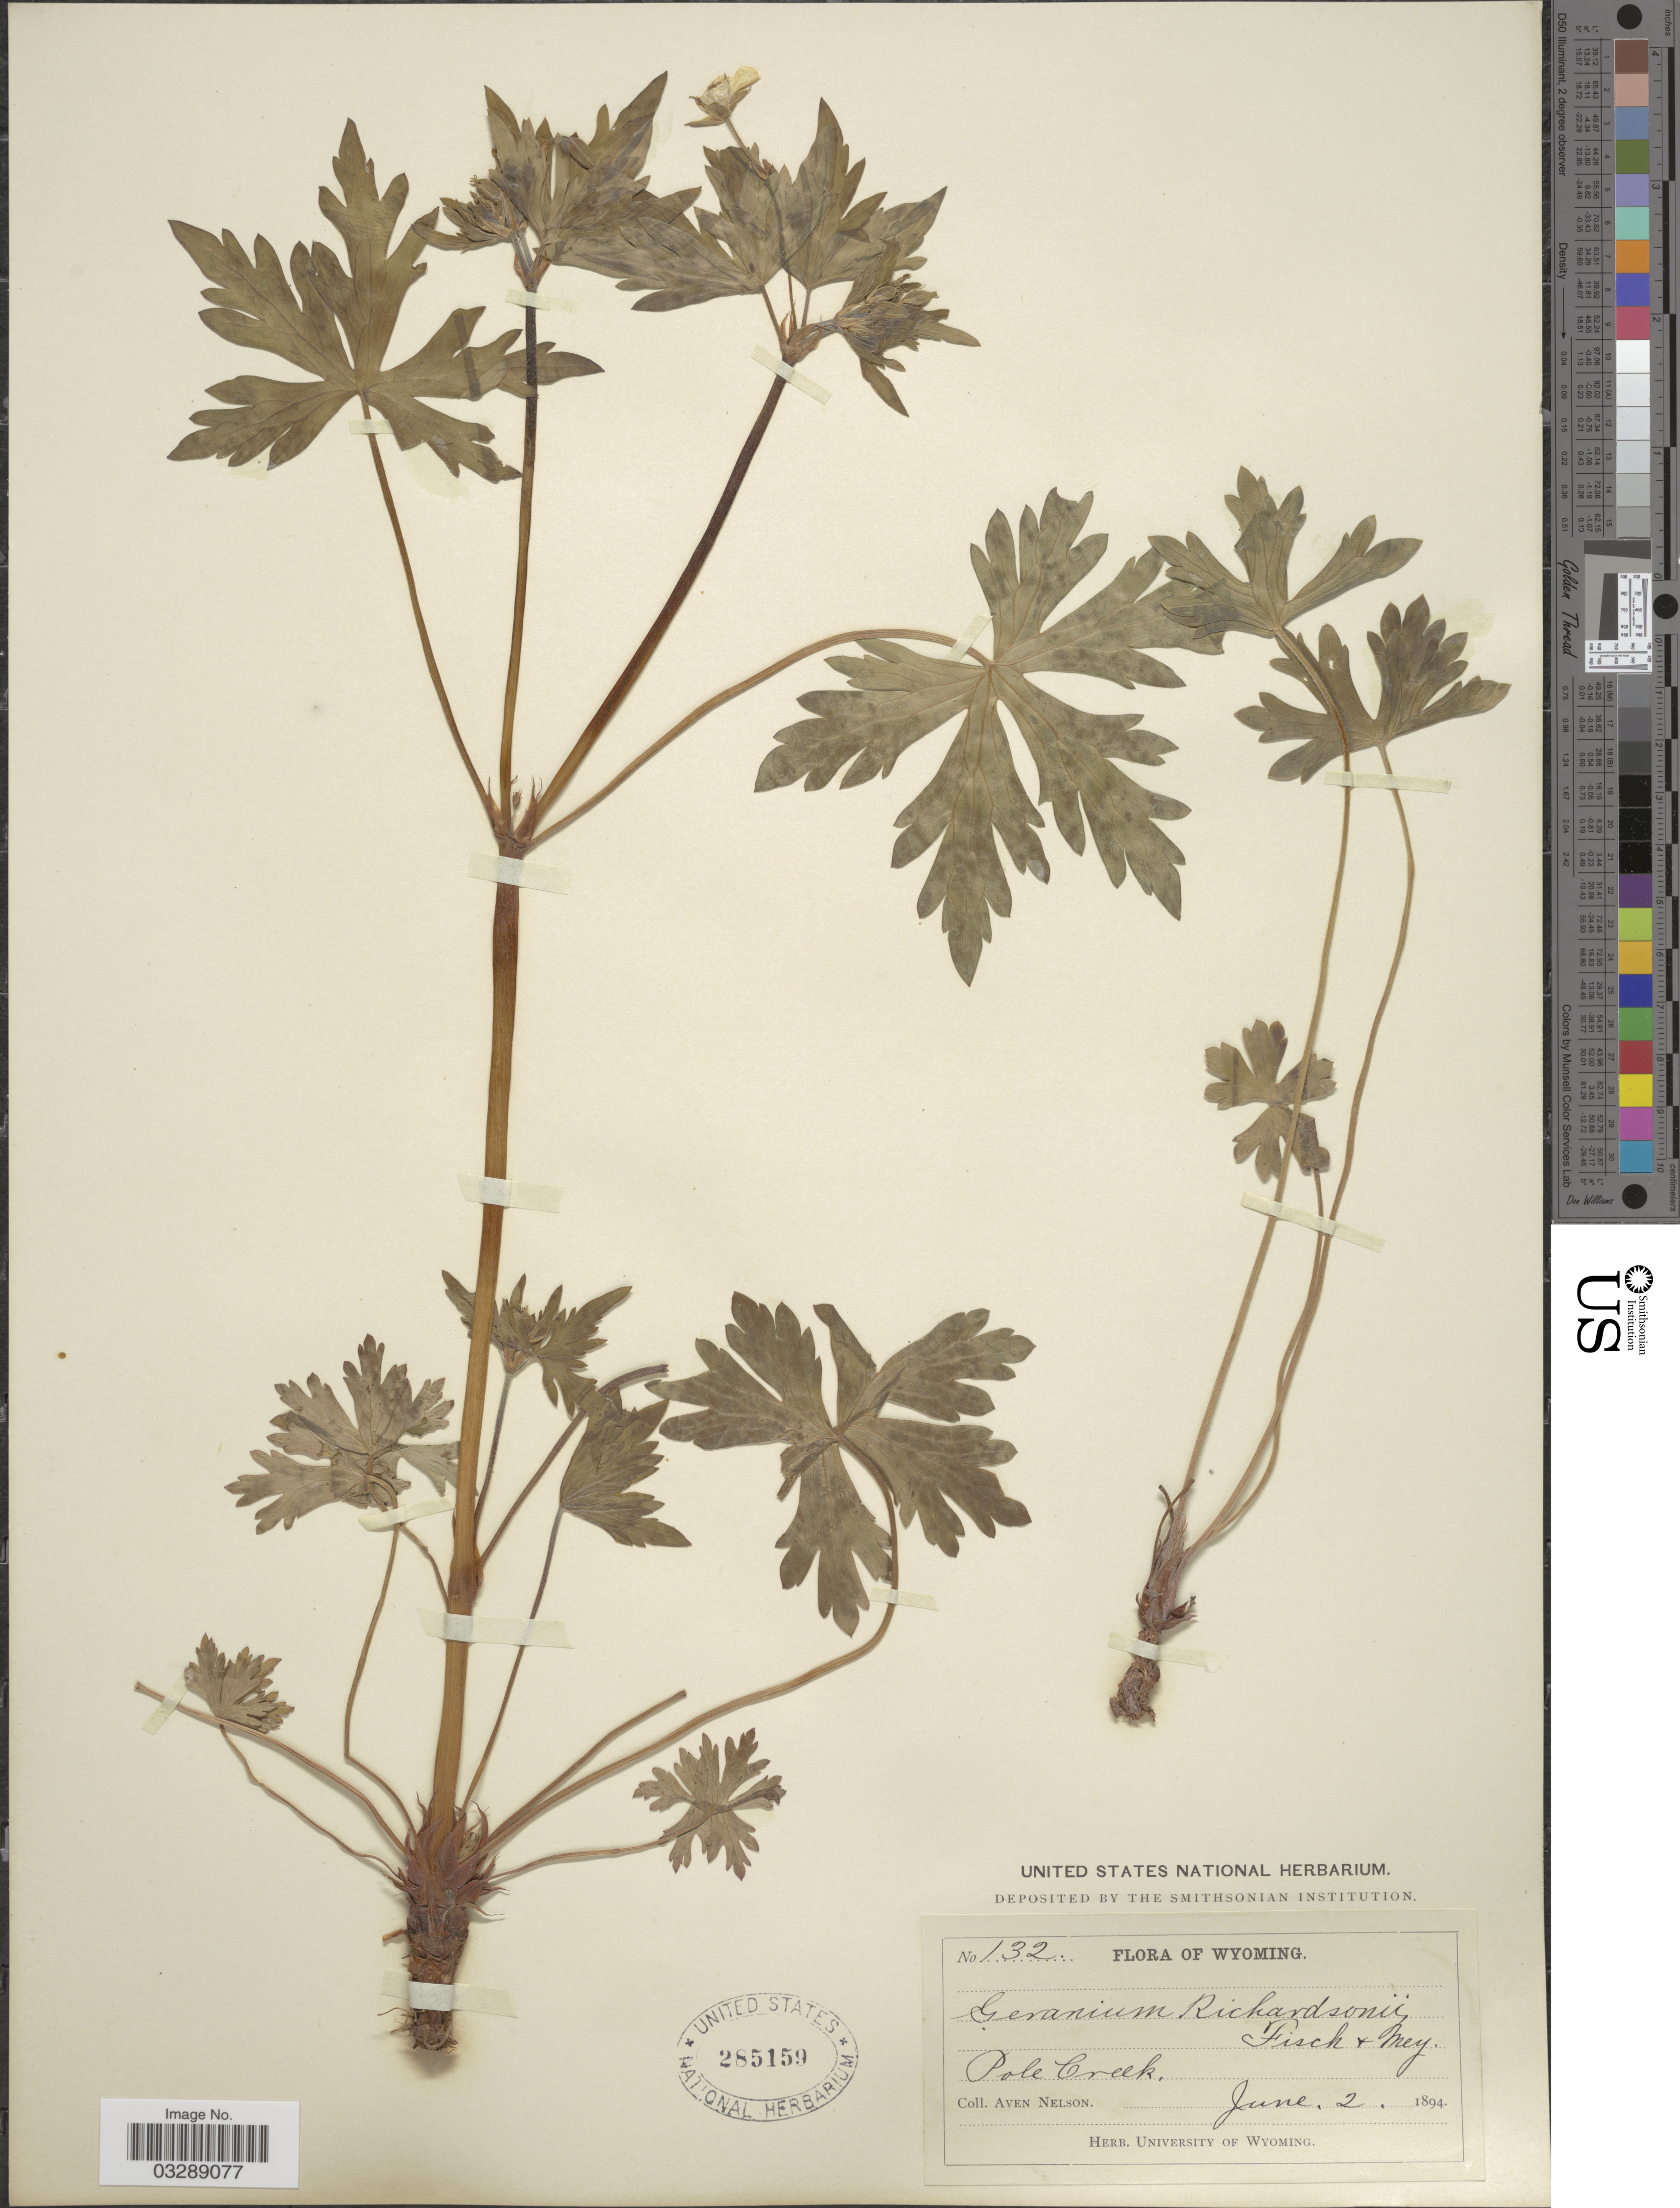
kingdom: Plantae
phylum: Tracheophyta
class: Magnoliopsida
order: Geraniales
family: Geraniaceae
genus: Geranium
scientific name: Geranium richardsonii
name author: Fisch. & Trautv.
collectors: A. Nelson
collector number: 132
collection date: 1894-06-02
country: United States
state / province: Wyoming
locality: Pole Creek.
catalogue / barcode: US 285159